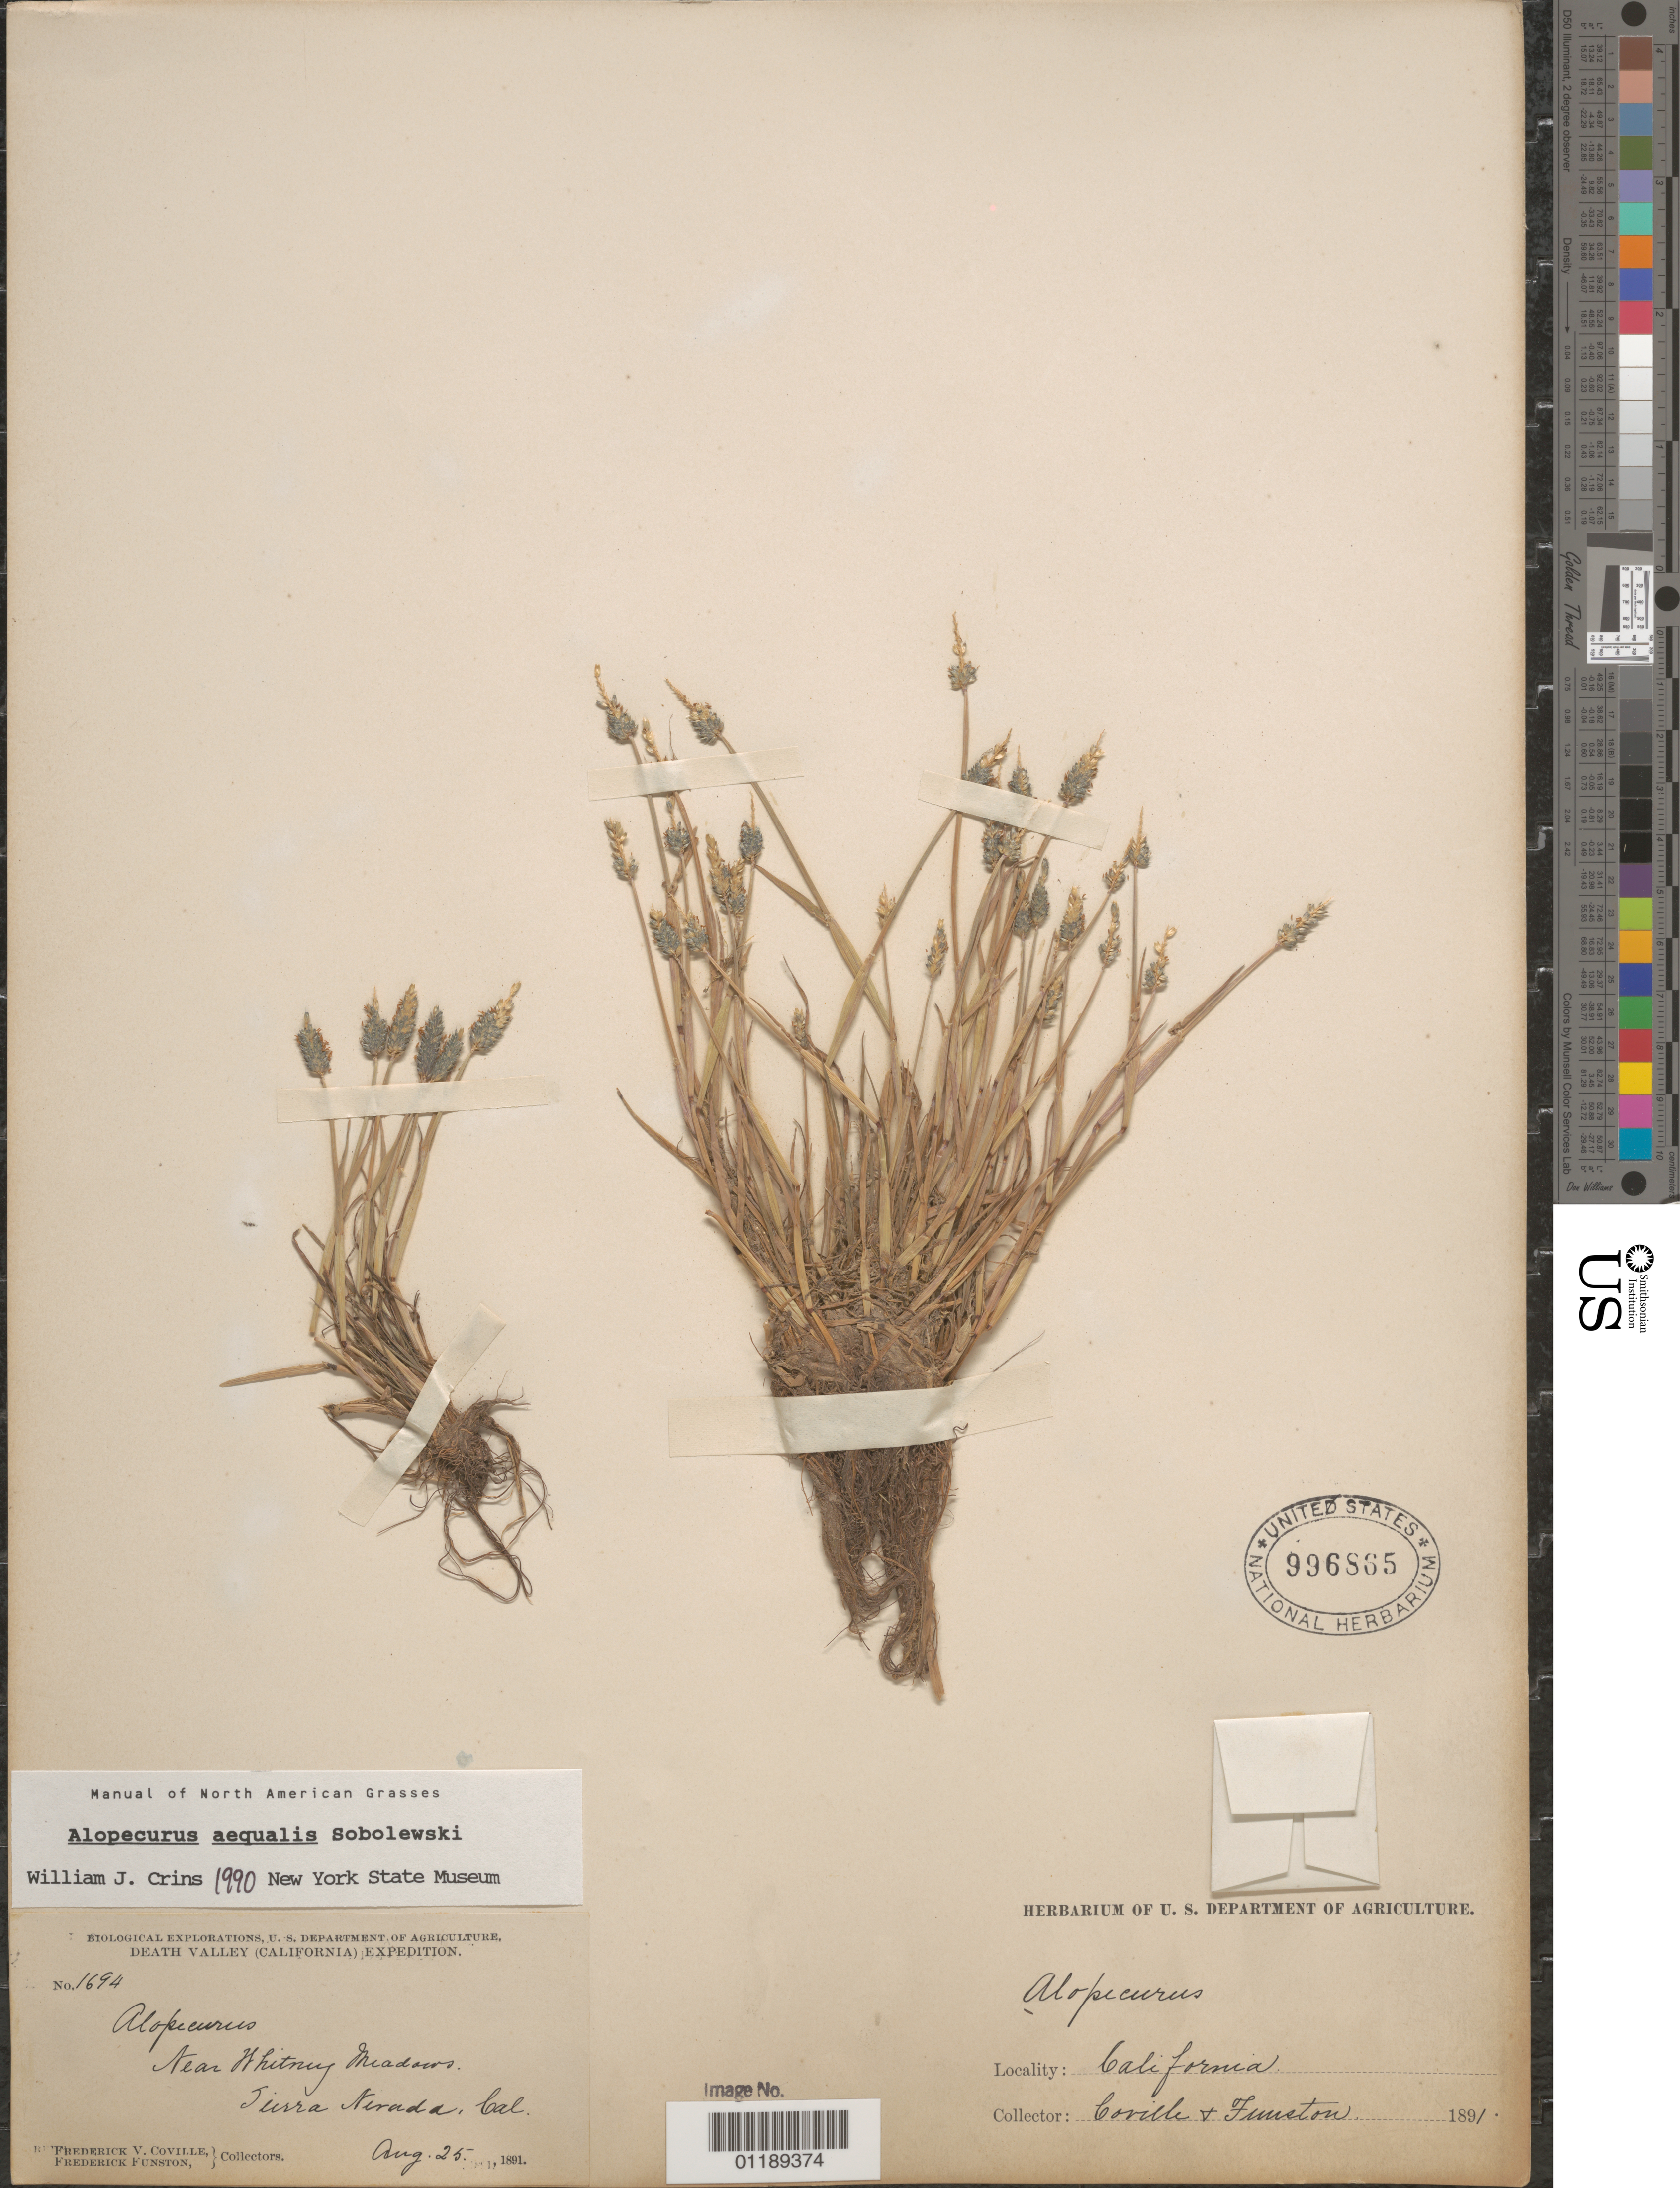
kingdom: Plantae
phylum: Tracheophyta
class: Liliopsida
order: Poales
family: Poaceae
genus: Alopecurus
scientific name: Alopecurus aequalis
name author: Sobol.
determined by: Crins, W. J.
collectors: F. V. Coville & F. Funston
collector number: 1694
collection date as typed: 25 Aug 1891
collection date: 1891-08-25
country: United States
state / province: California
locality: Near Whitney Meadow, Sierra Nevada.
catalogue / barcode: US 996865